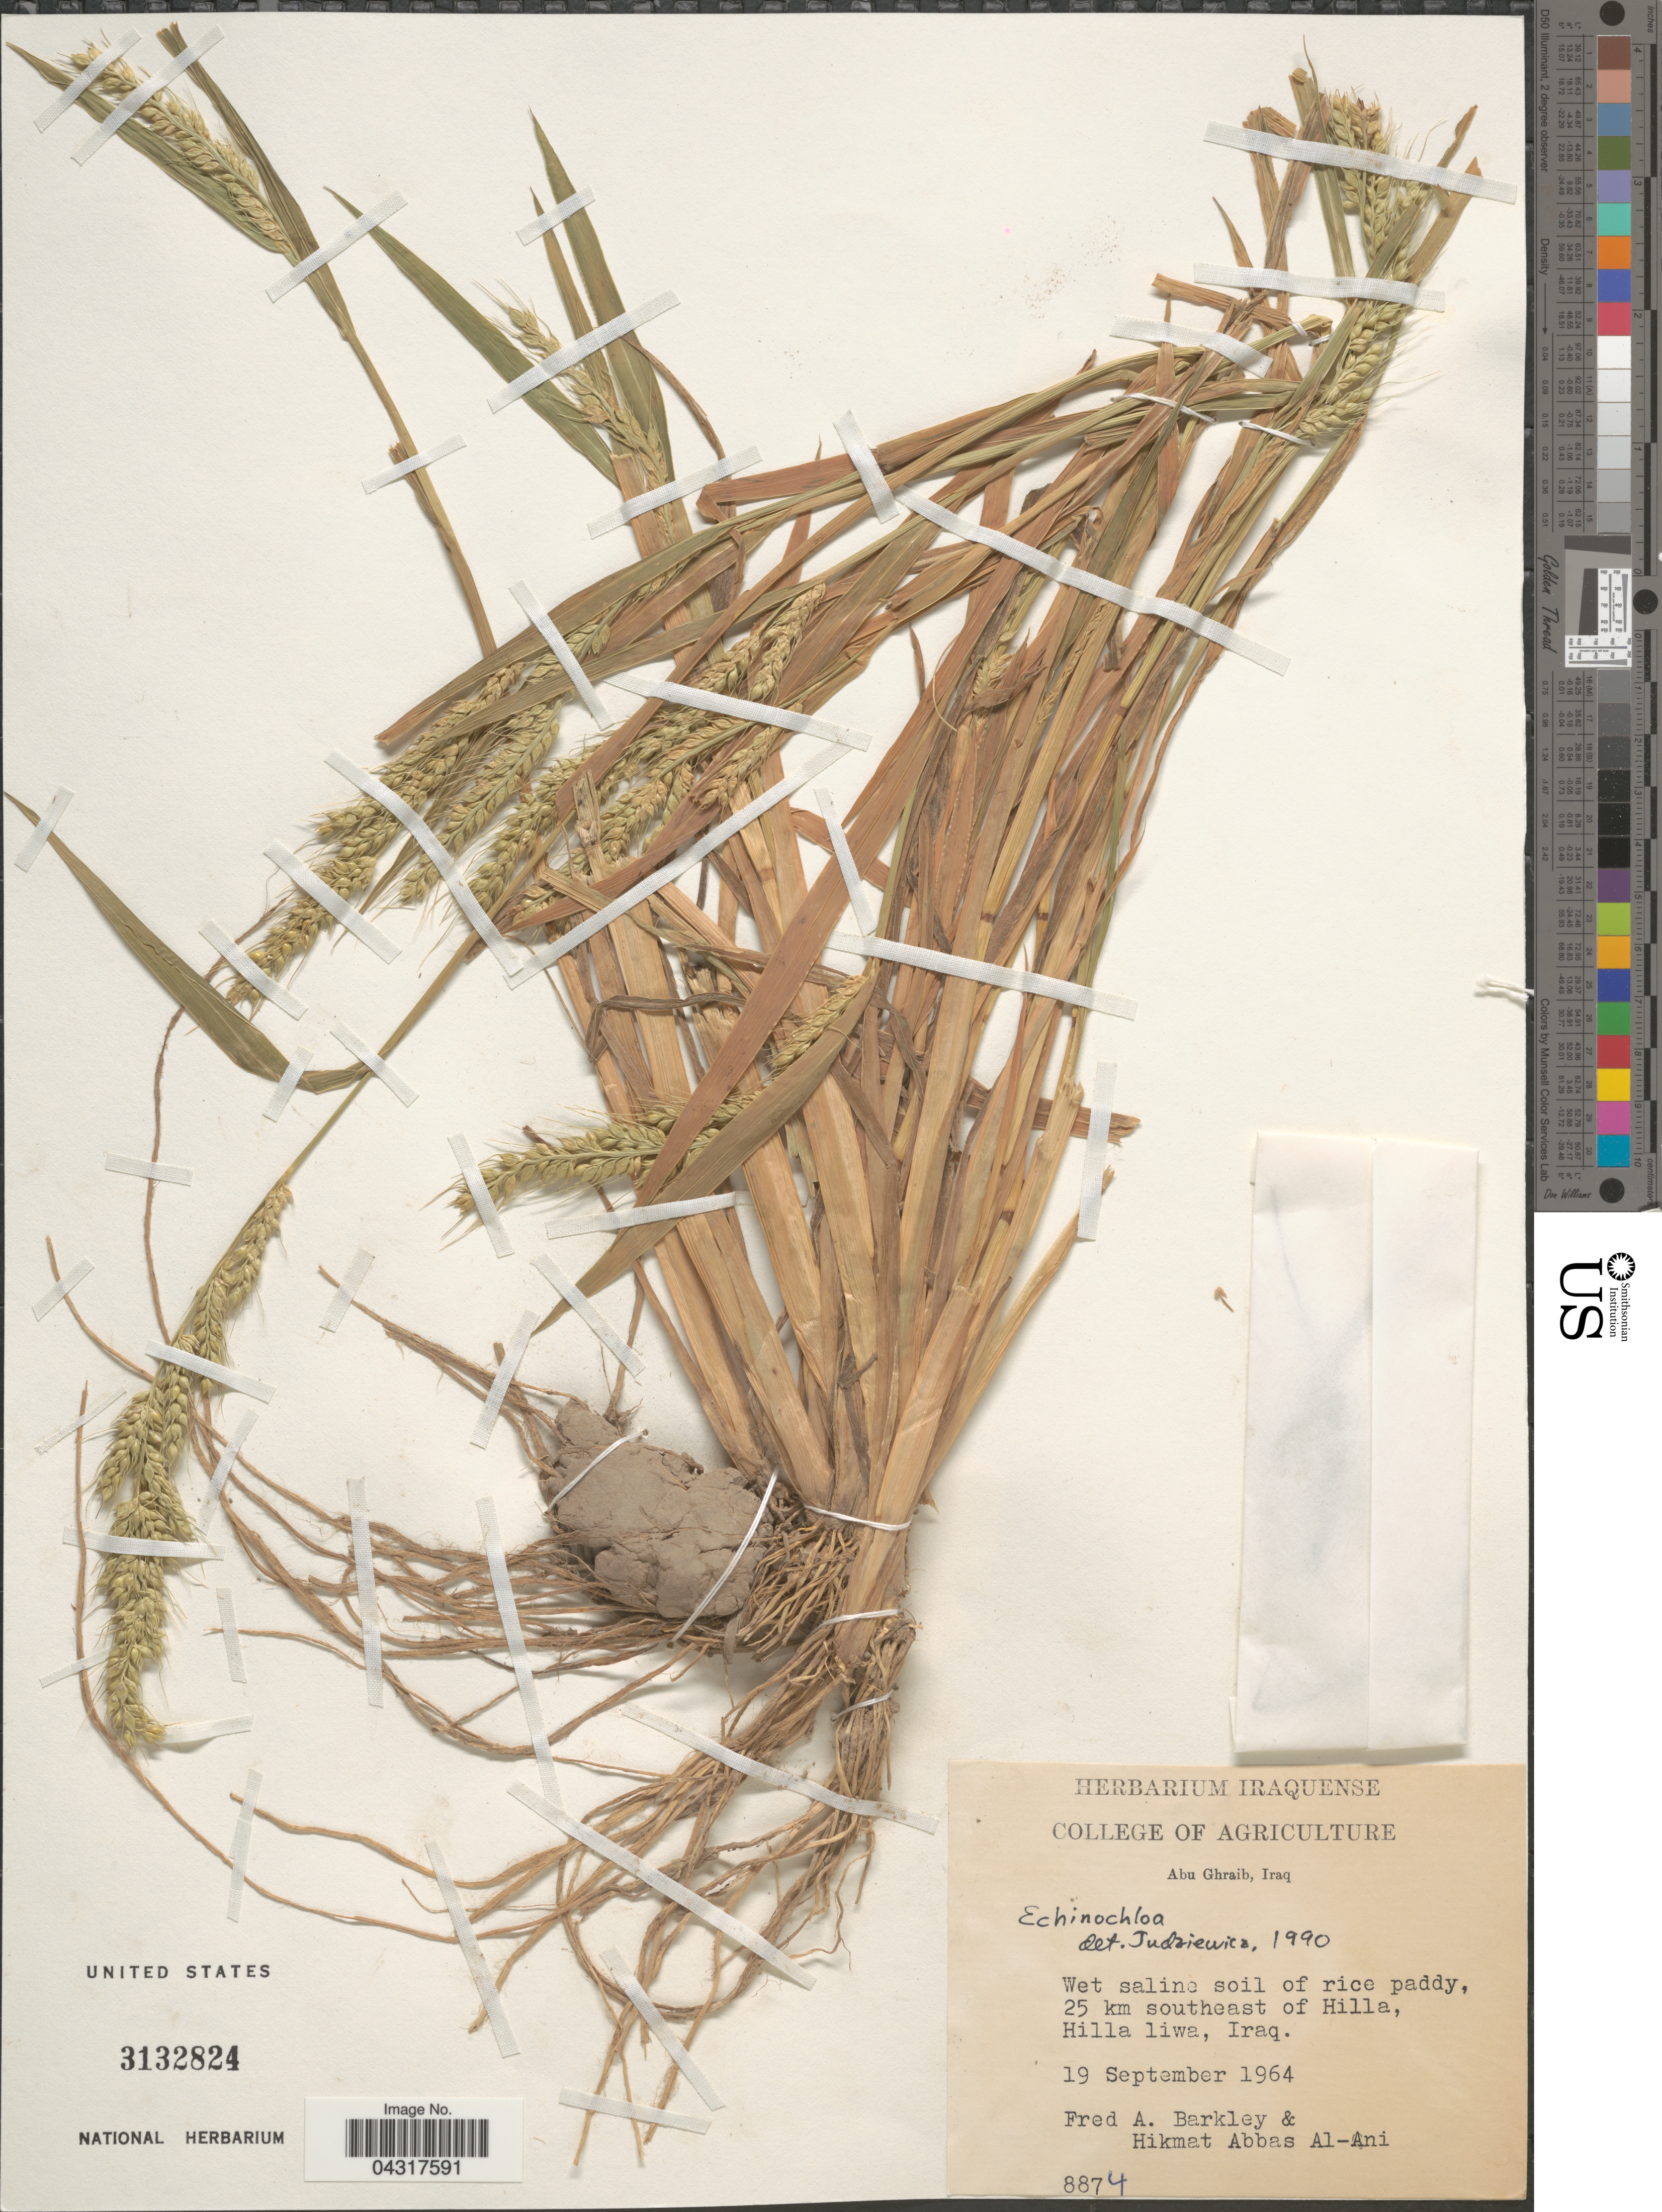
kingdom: Plantae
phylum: Tracheophyta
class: Liliopsida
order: Poales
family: Poaceae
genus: Echinochloa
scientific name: Echinochloa sp.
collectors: F. A. Barkley & H. Al-Ani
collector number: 8874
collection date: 1964-09-19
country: Iraq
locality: Abu Ghraib. Wet saline soil of rice paddy, 25 km southeast of Hilla, Hilla liwa.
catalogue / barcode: US 3132824